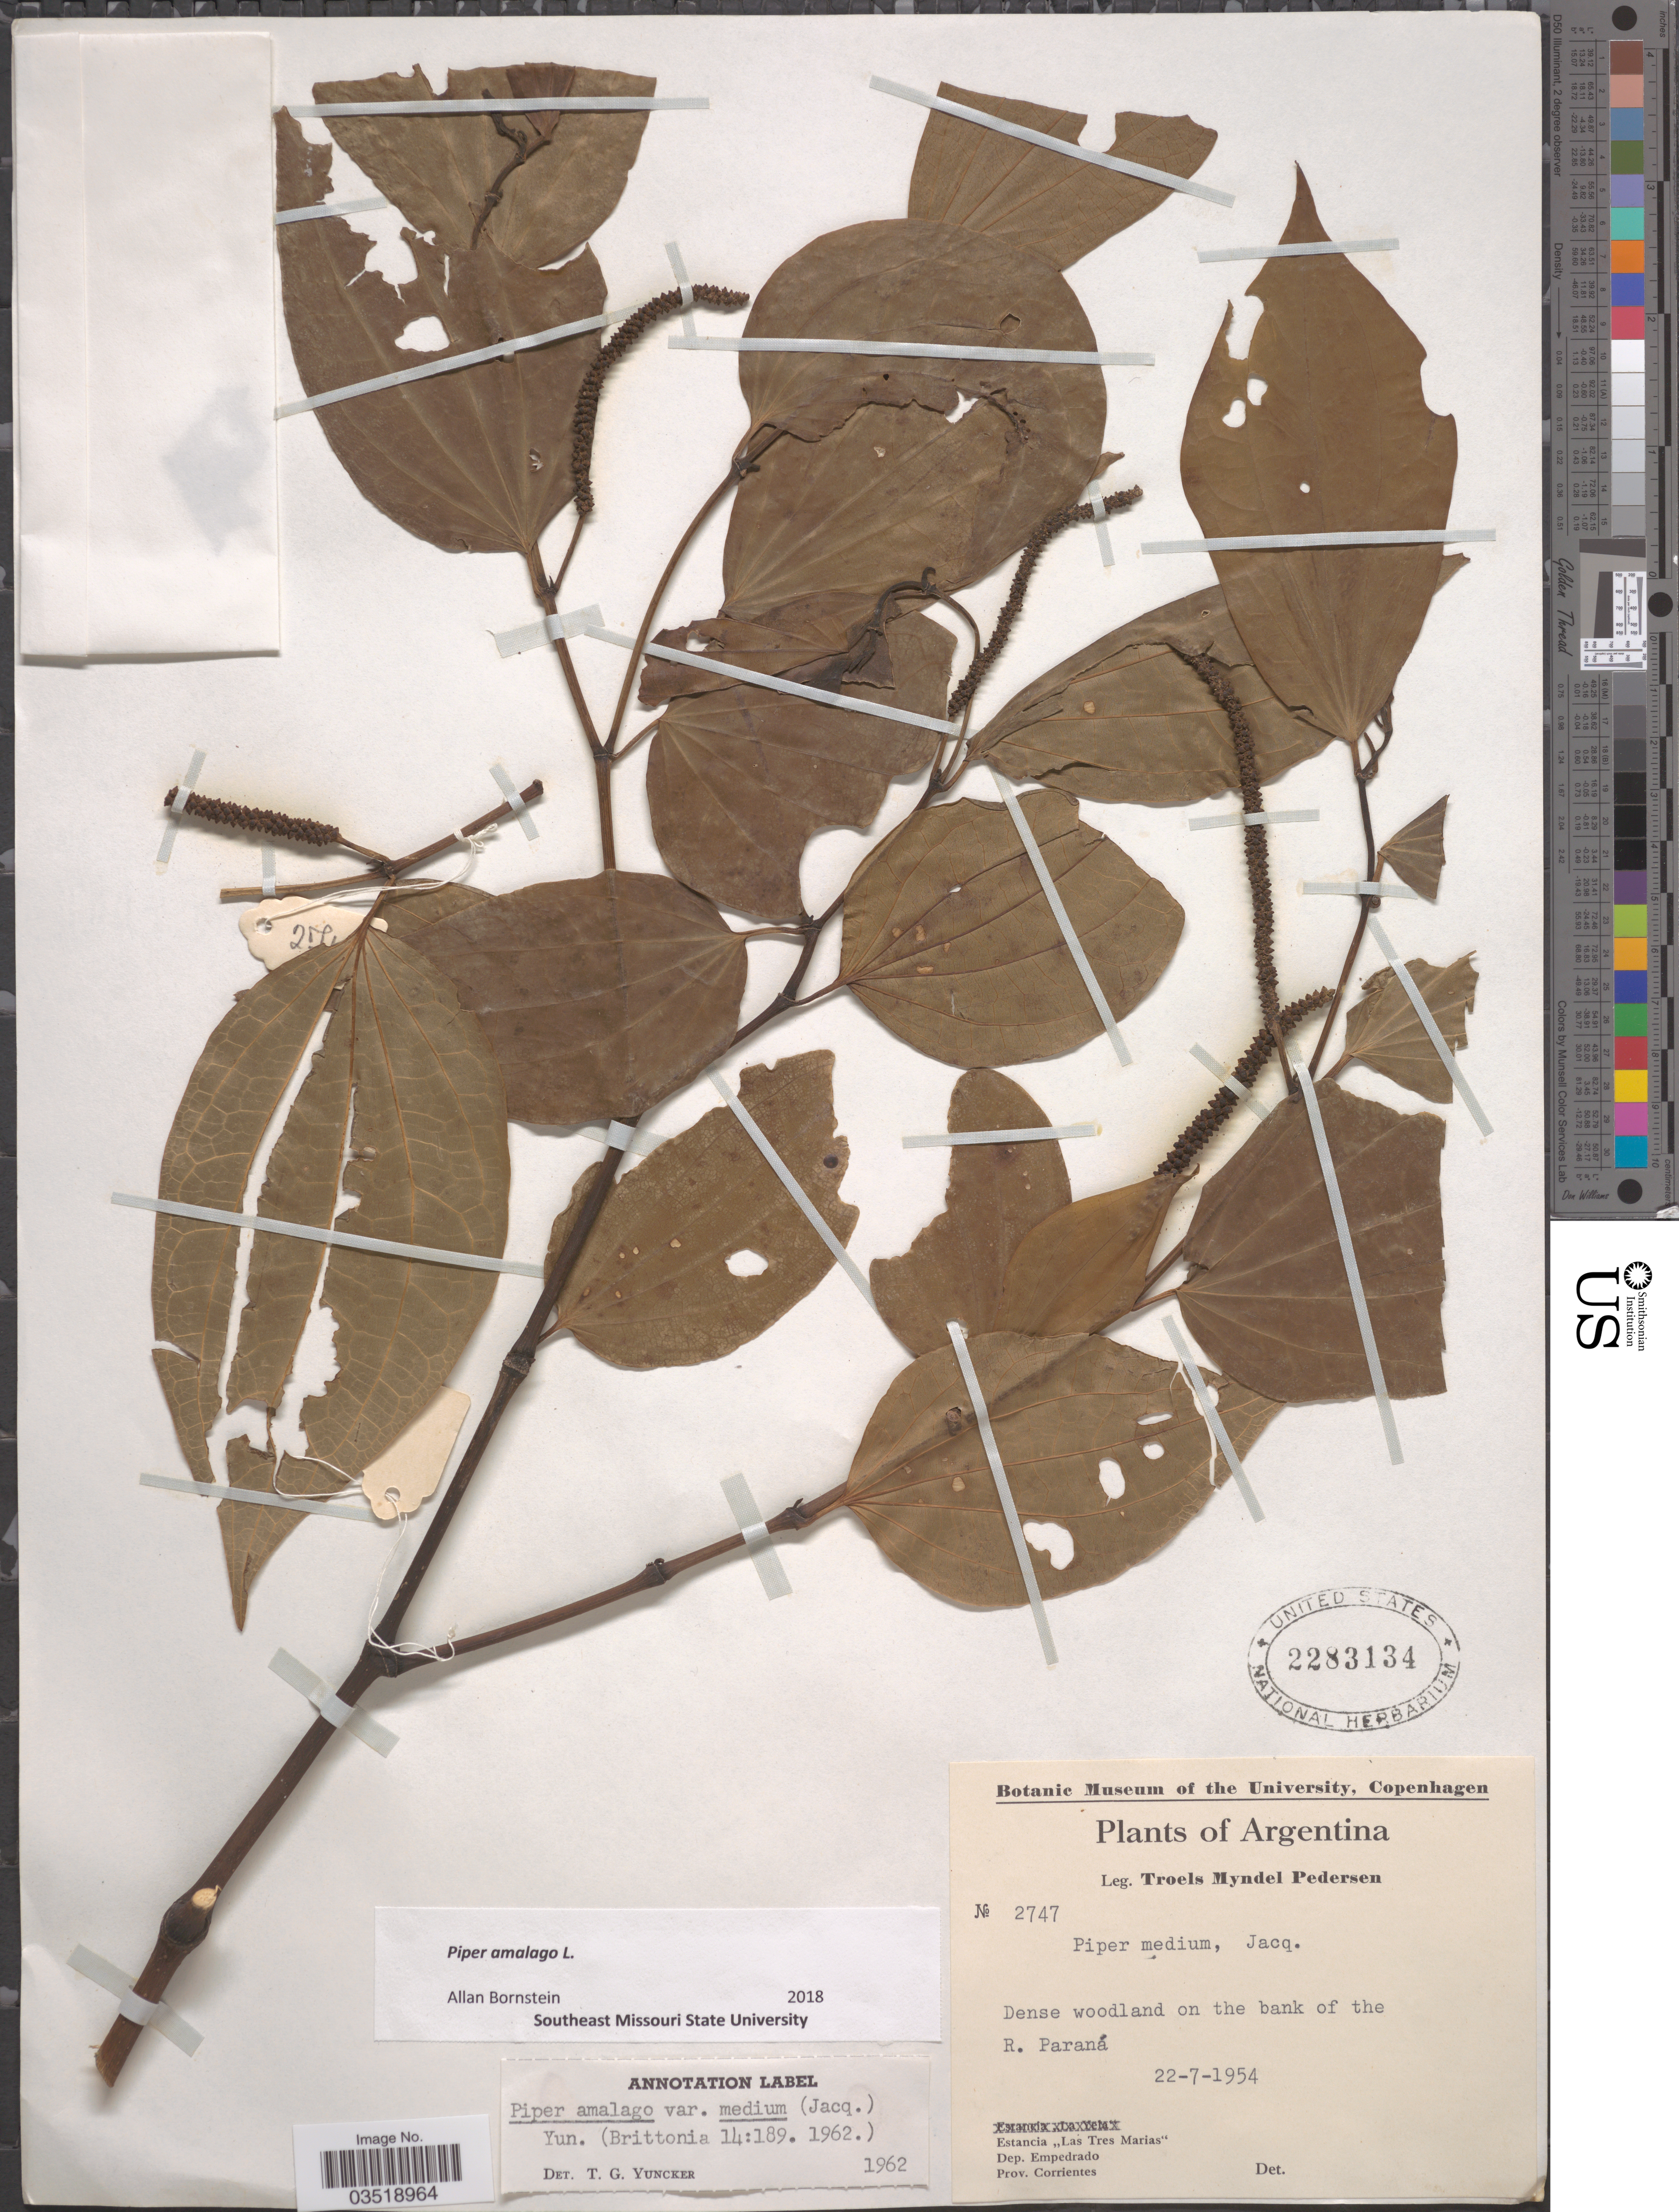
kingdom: Plantae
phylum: Tracheophyta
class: Magnoliopsida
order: Piperales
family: Piperaceae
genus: Piper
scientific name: Piper amalago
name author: L.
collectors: T. Pederson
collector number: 2747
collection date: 1954-07-22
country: Argentina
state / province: Corrientes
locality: Dense woodland on the bank of the R. Paraná. Estancia "Las Tres Marias" Dep. Empedrado.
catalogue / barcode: US 2283134